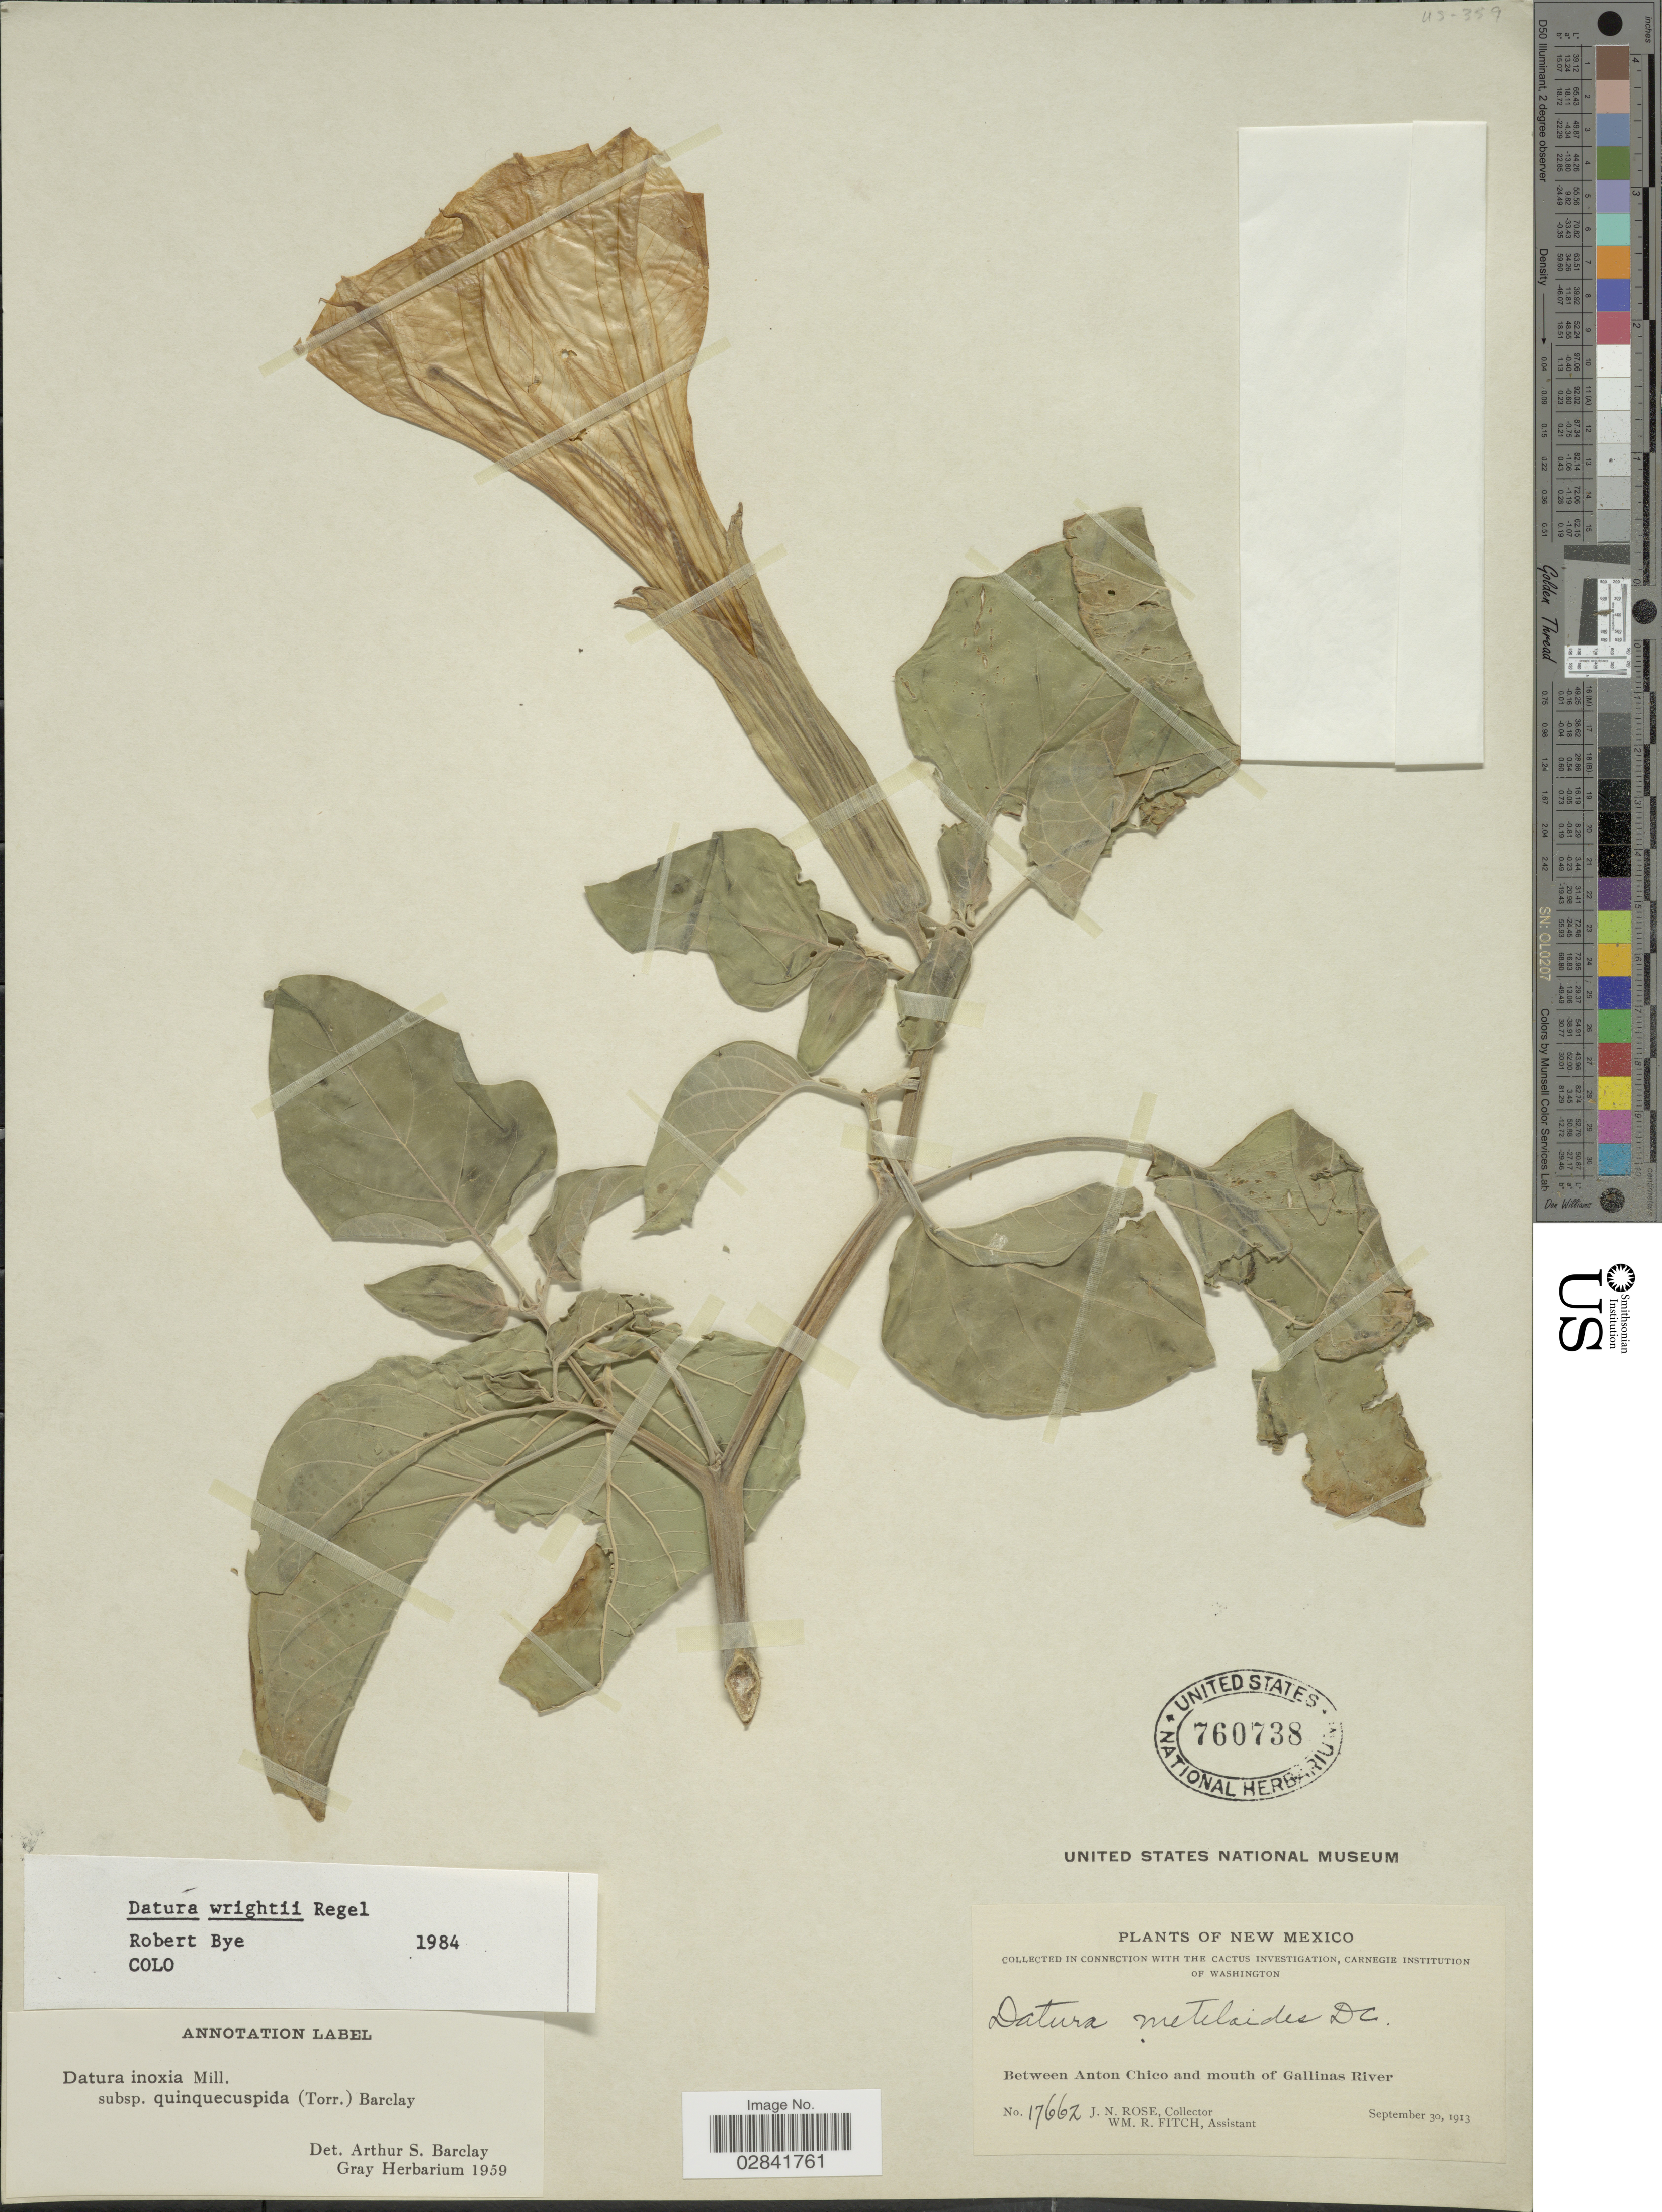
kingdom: Plantae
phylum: Tracheophyta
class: Magnoliopsida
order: Solanales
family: Solanaceae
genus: Datura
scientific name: Datura innoxia subsp. quinquecuspidata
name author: (Torr.) A.S. Barclay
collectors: J. N. Rose & W. R. Fitch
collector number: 17662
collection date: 1913-09-30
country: United States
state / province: New Mexico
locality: Between Anton Chico and mouth of Gallinas River.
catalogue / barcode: US 760738